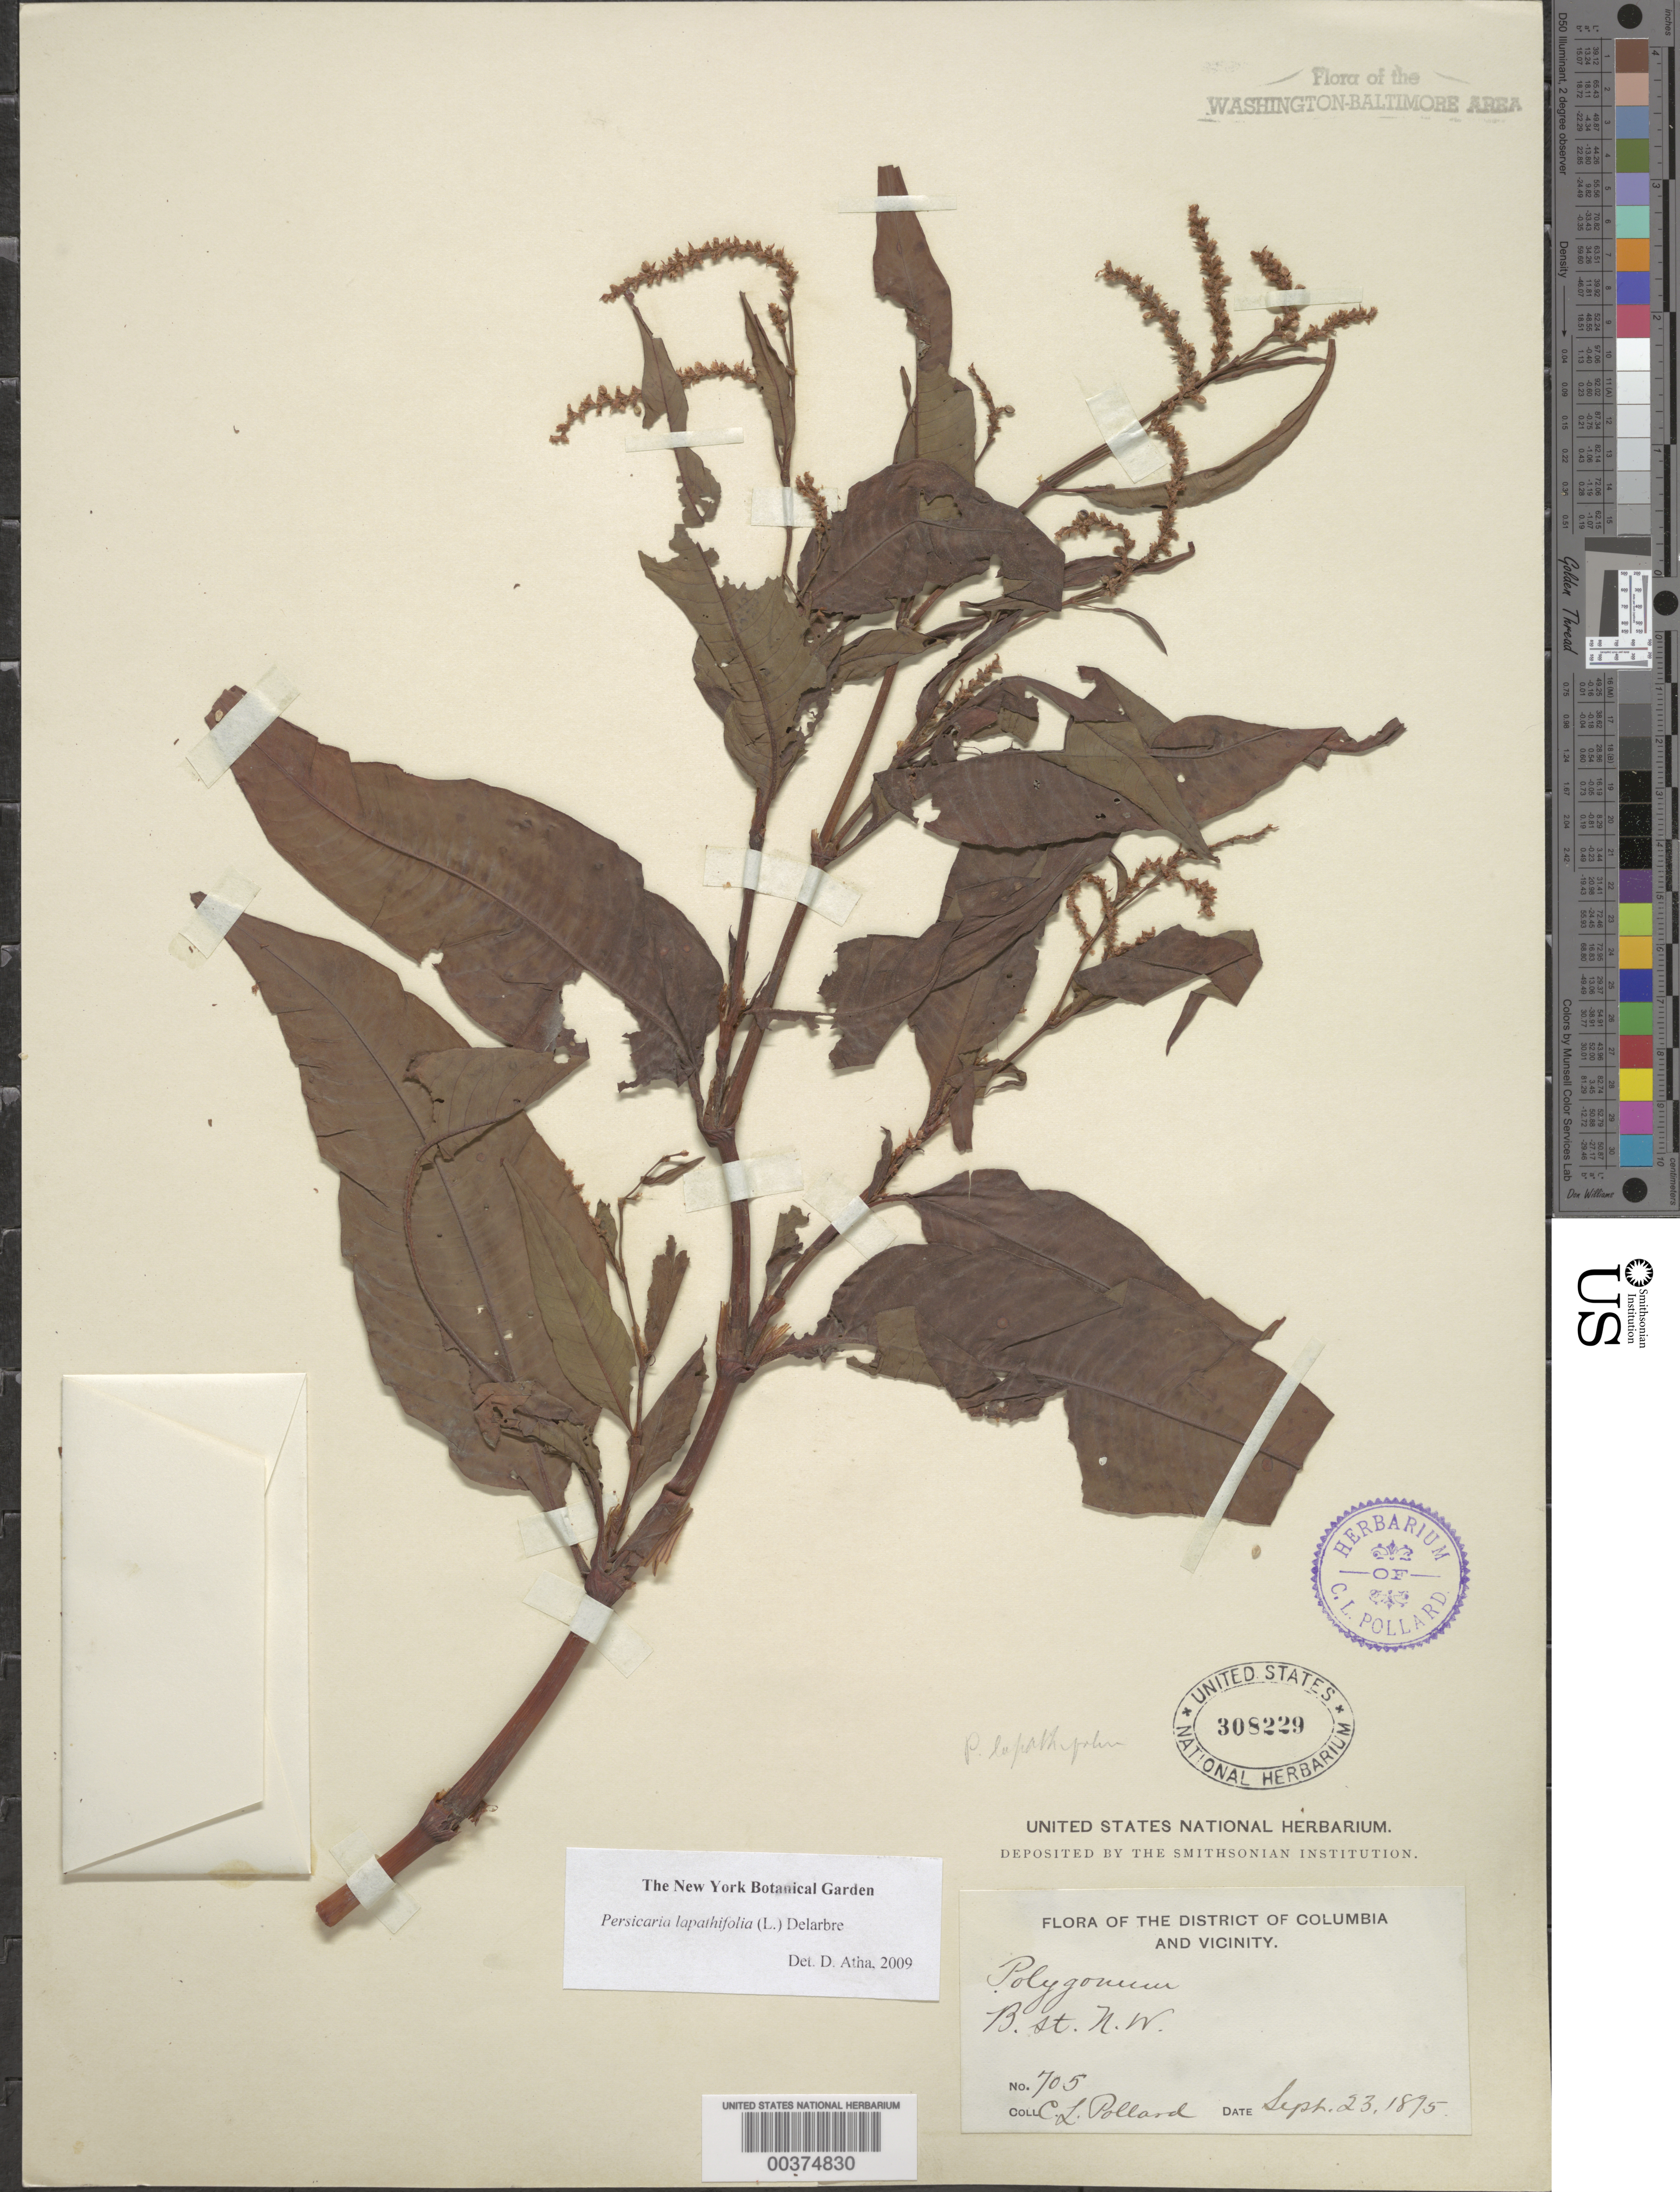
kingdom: Plantae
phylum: Tracheophyta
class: Magnoliopsida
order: Caryophyllales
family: Polygonaceae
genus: Persicaria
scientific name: Persicaria lapathifolia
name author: (L.) Delarbre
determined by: Atha, D. E.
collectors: C. L. Pollard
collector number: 705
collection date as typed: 23 Sep 1895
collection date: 1895-09-23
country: United States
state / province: District of Columbia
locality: B Street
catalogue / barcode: US 308229